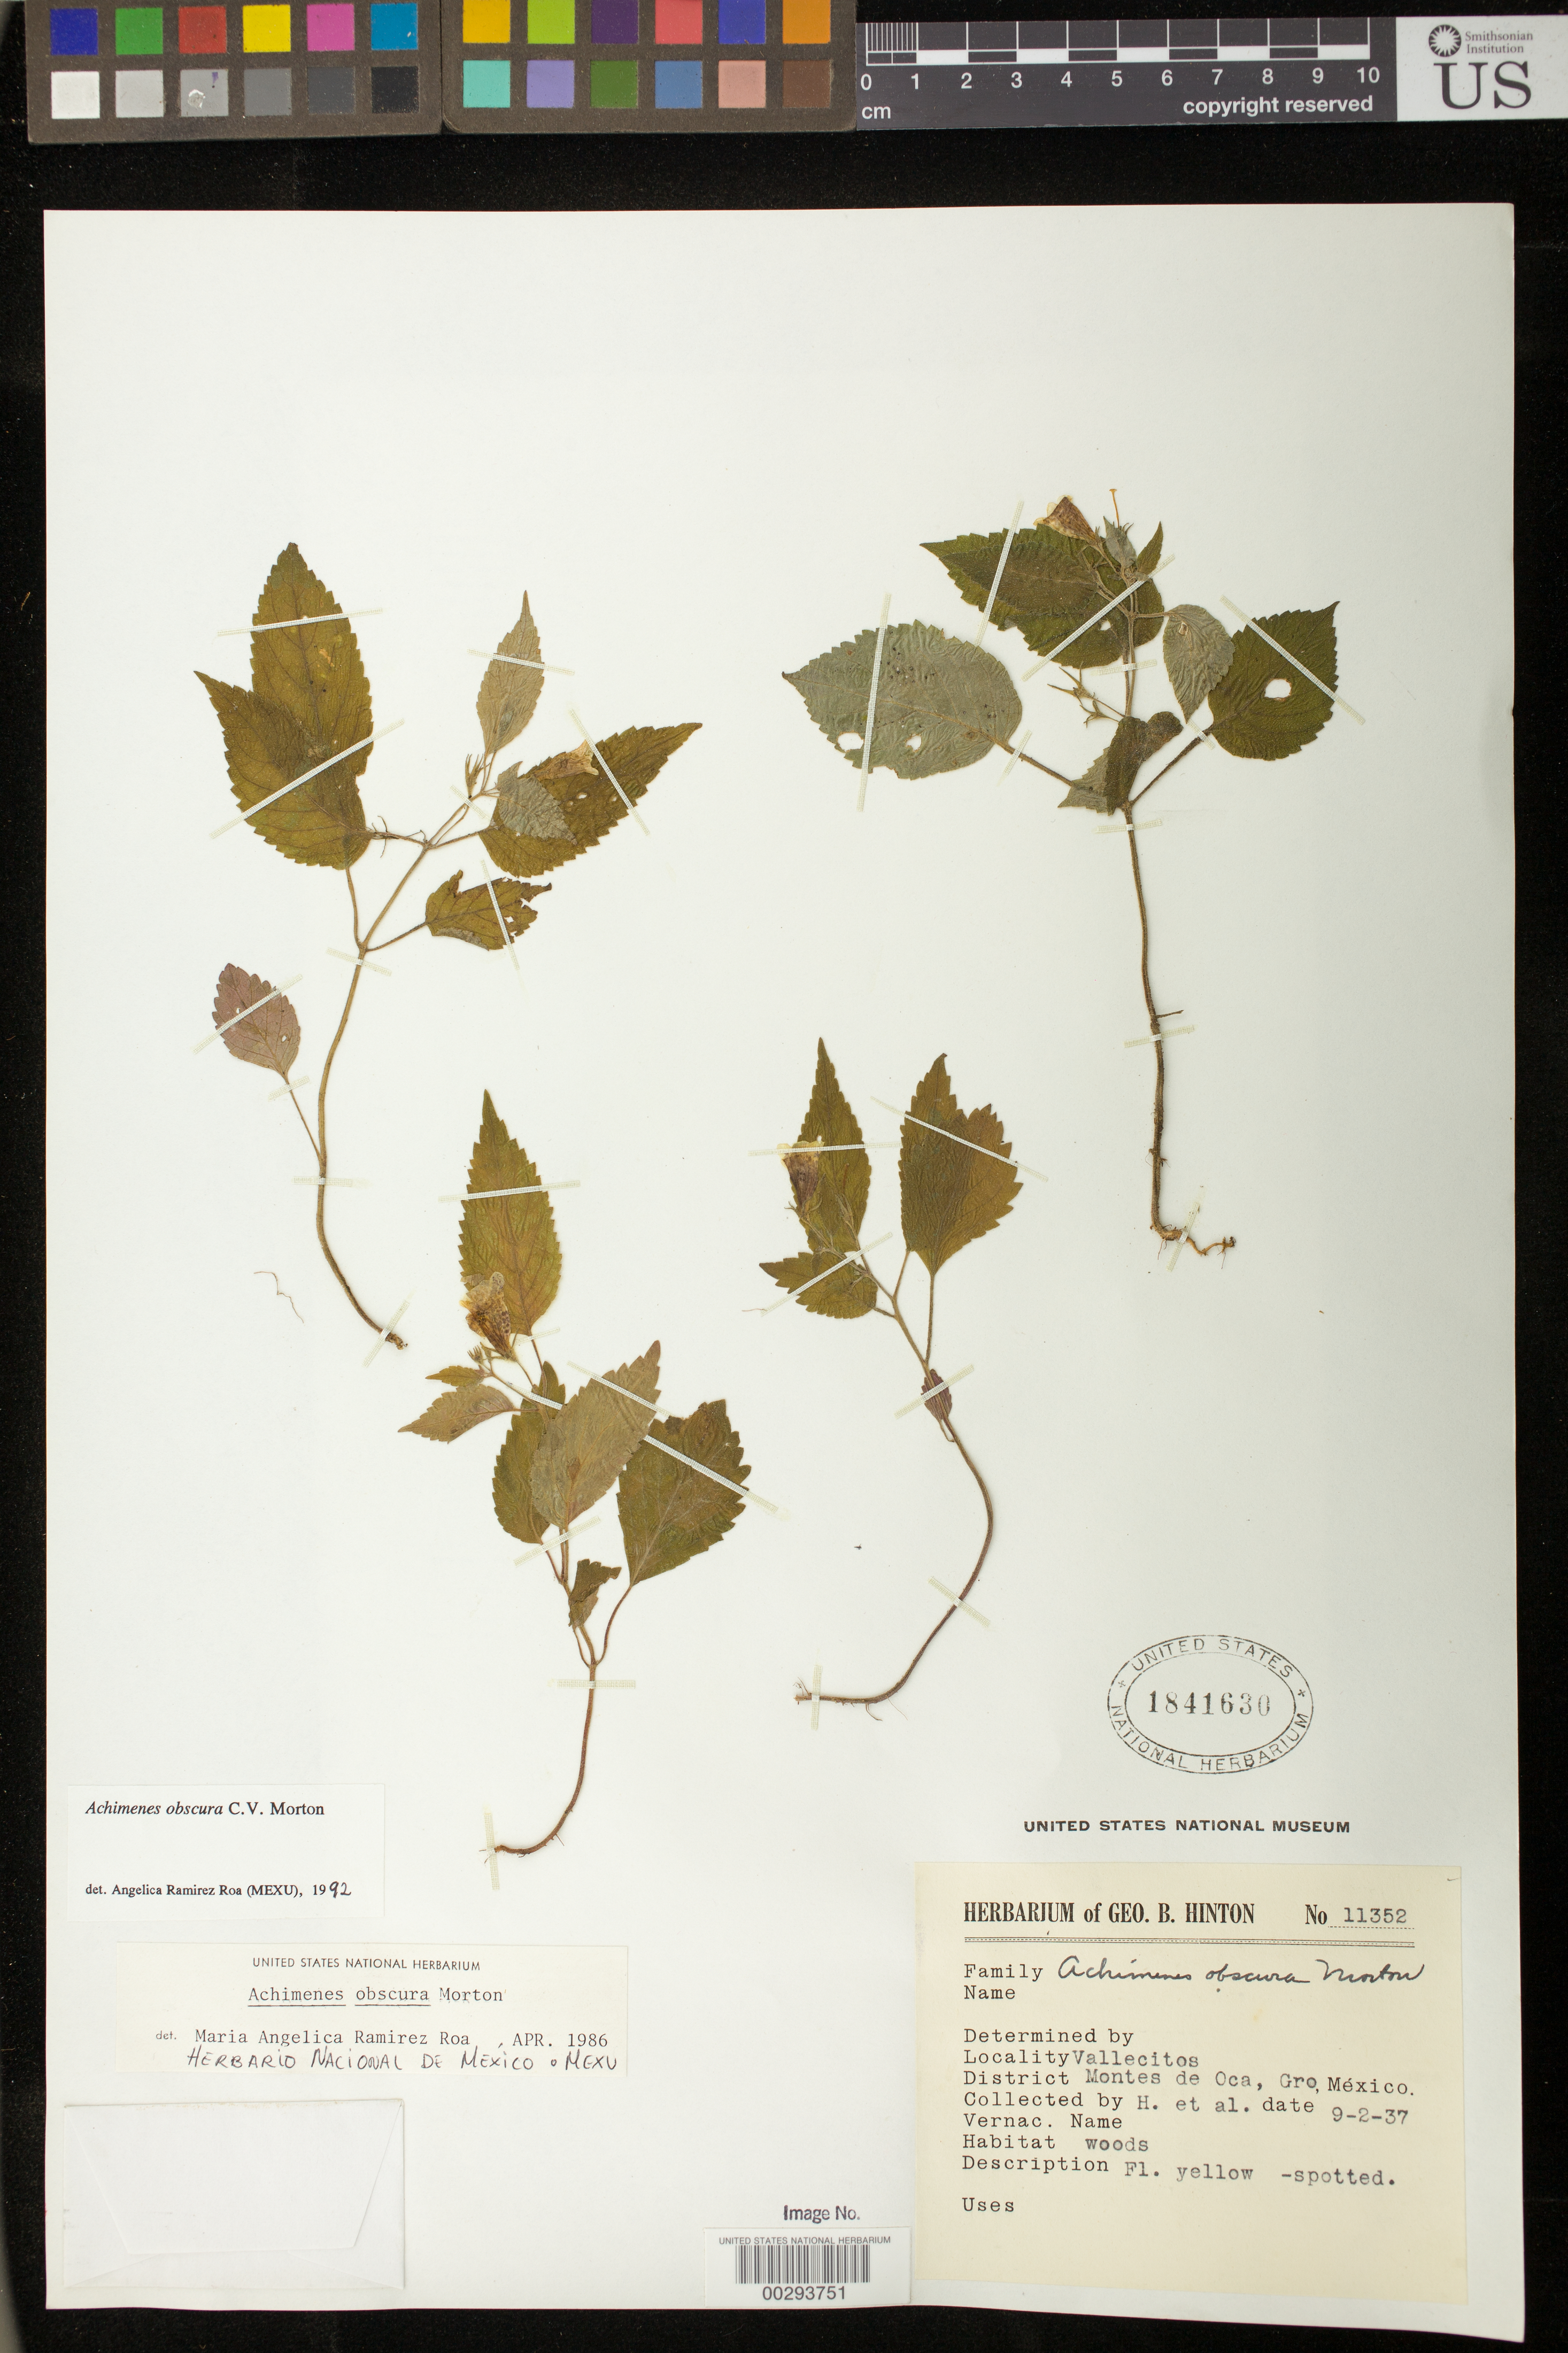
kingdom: Plantae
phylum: Tracheophyta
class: Magnoliopsida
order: Lamiales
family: Gesneriaceae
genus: Achimenes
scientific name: Achimenes obscura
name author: C.V. Morton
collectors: G. B. Hinton & et al.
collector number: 11352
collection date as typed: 02 Sep 1937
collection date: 1937-09-02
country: Mexico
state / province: Guerrero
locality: Montes de Oca dist. Vallecitos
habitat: Woods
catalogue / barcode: US 1841630